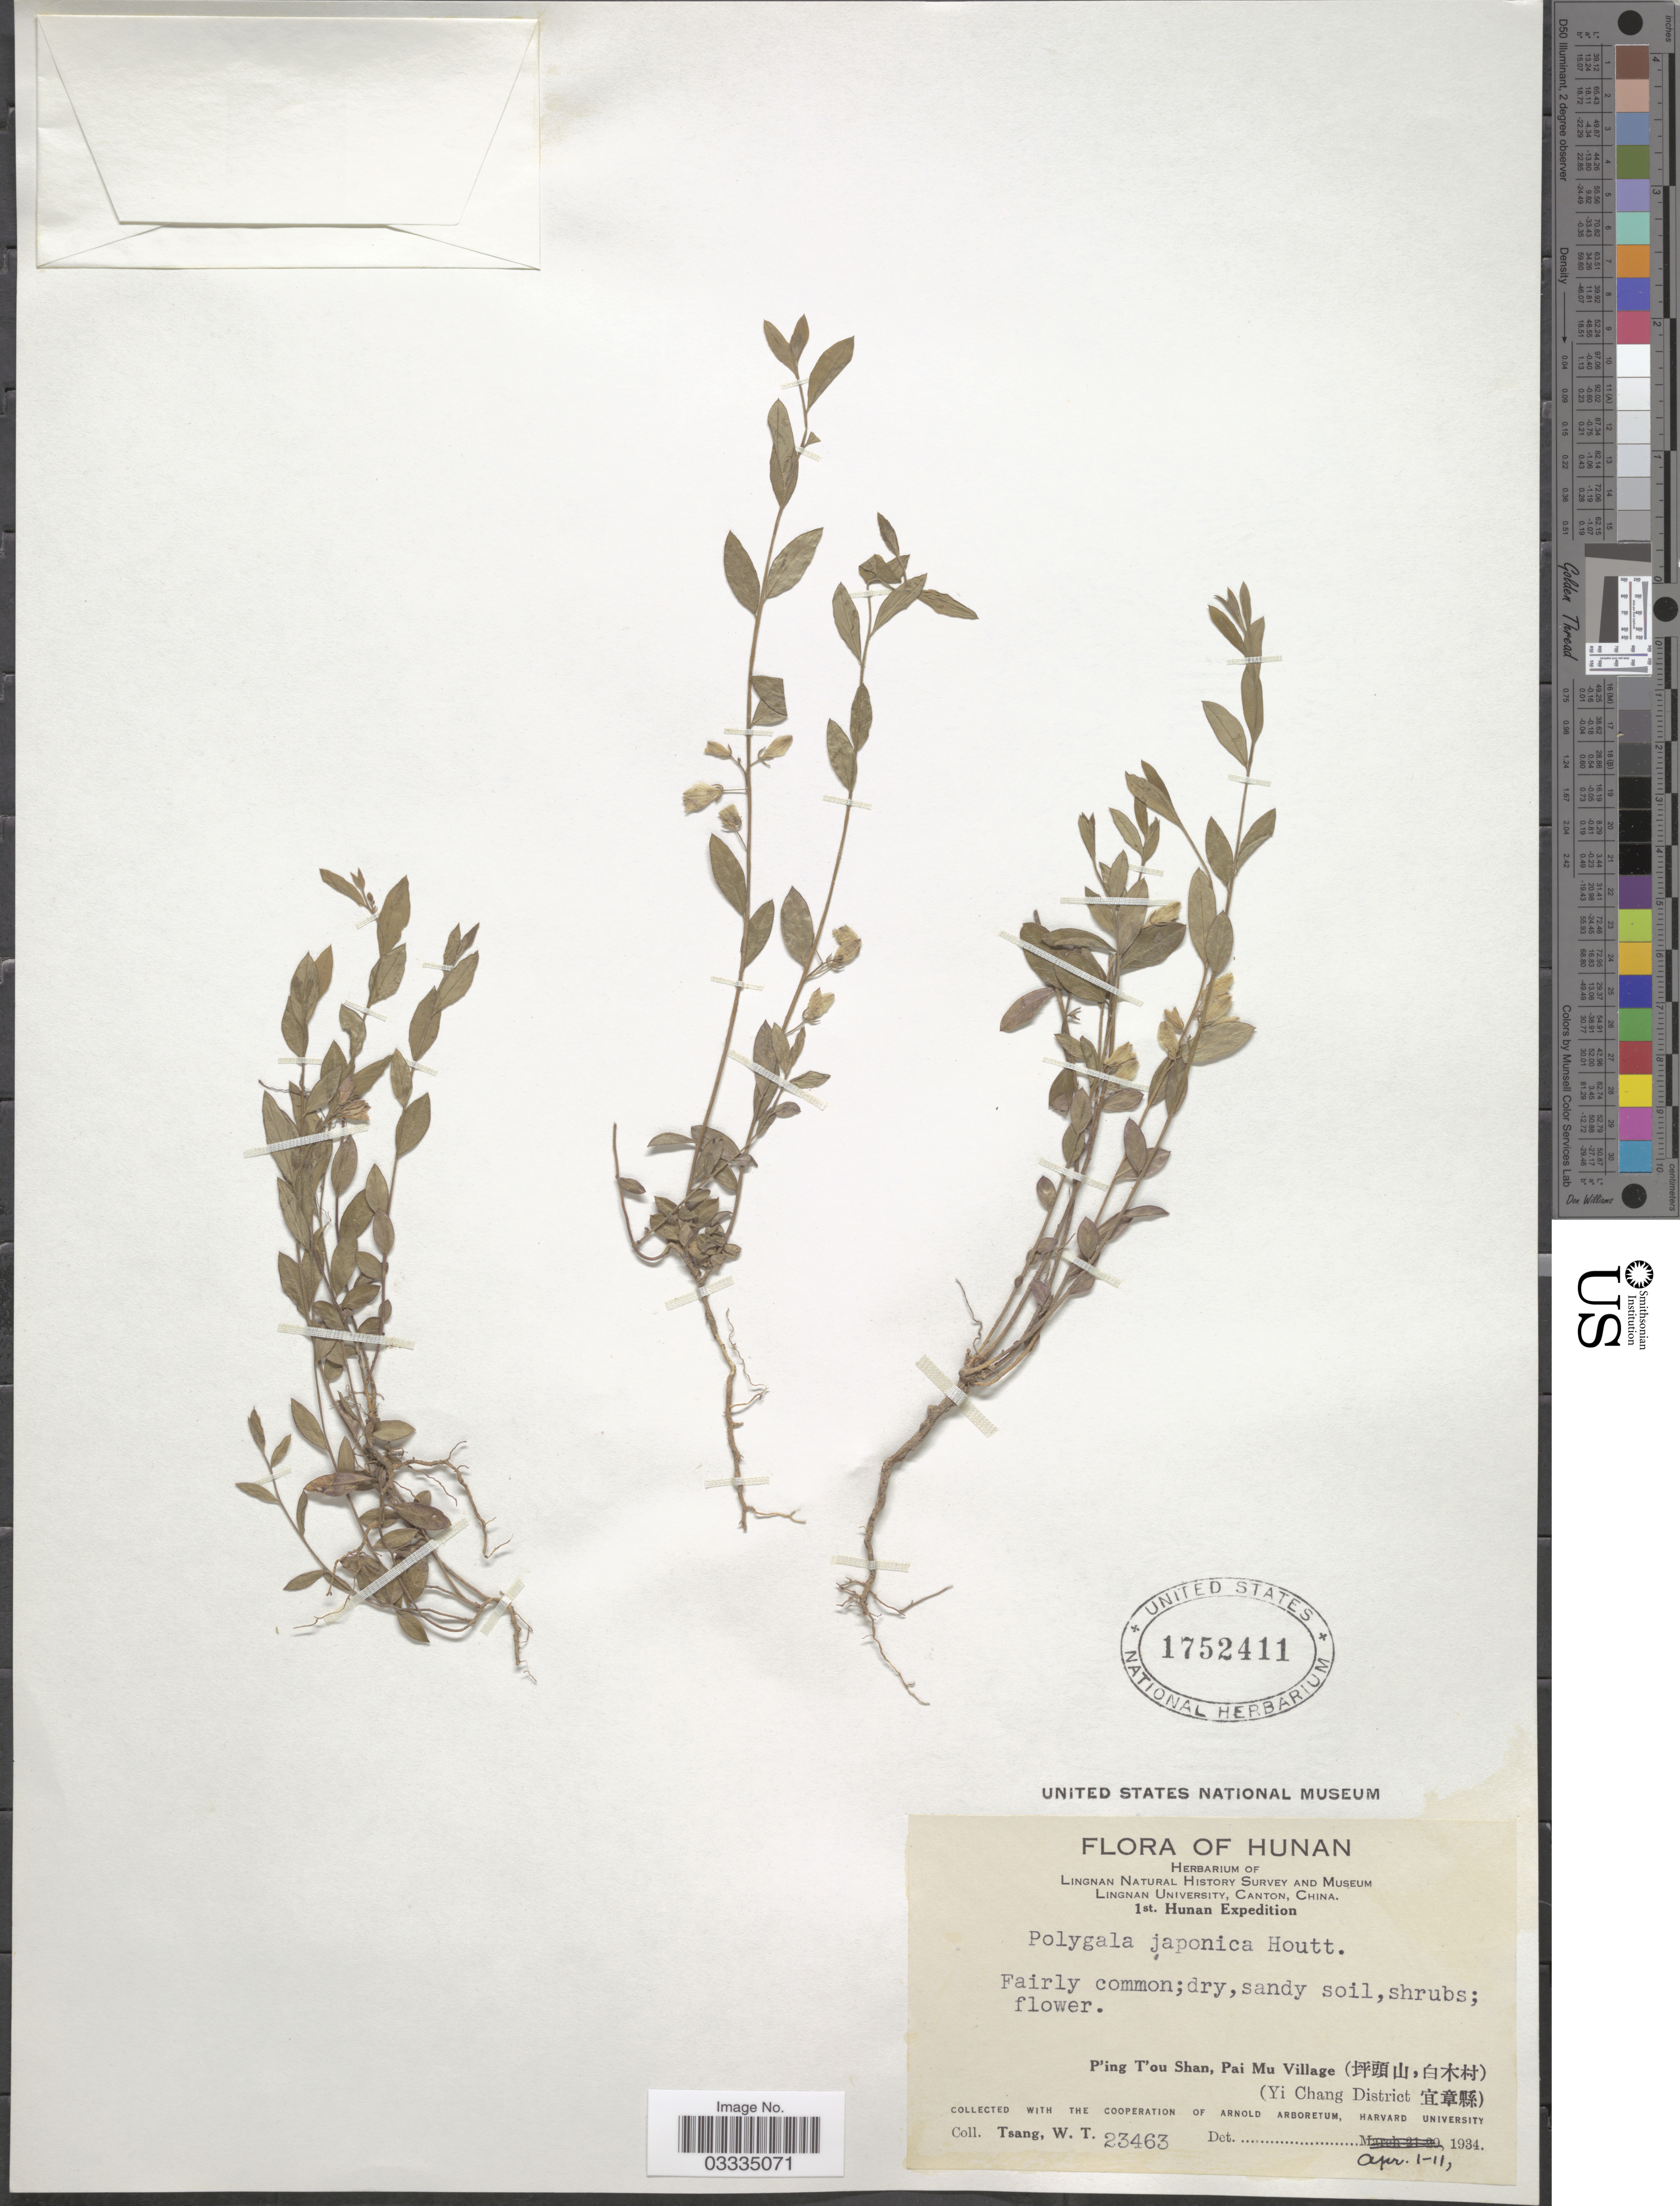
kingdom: Plantae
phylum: Tracheophyta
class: Magnoliopsida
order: Fabales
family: Polygalaceae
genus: Polygala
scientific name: Polygala japonica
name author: Houtt.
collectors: W. T. Tsang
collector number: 23463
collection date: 1934-04-01/1934-04-11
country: China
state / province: Hunan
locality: P'ing T'ou Shan, Paim Mu Village (X). (Yi Chang District X).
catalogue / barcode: US 1752411